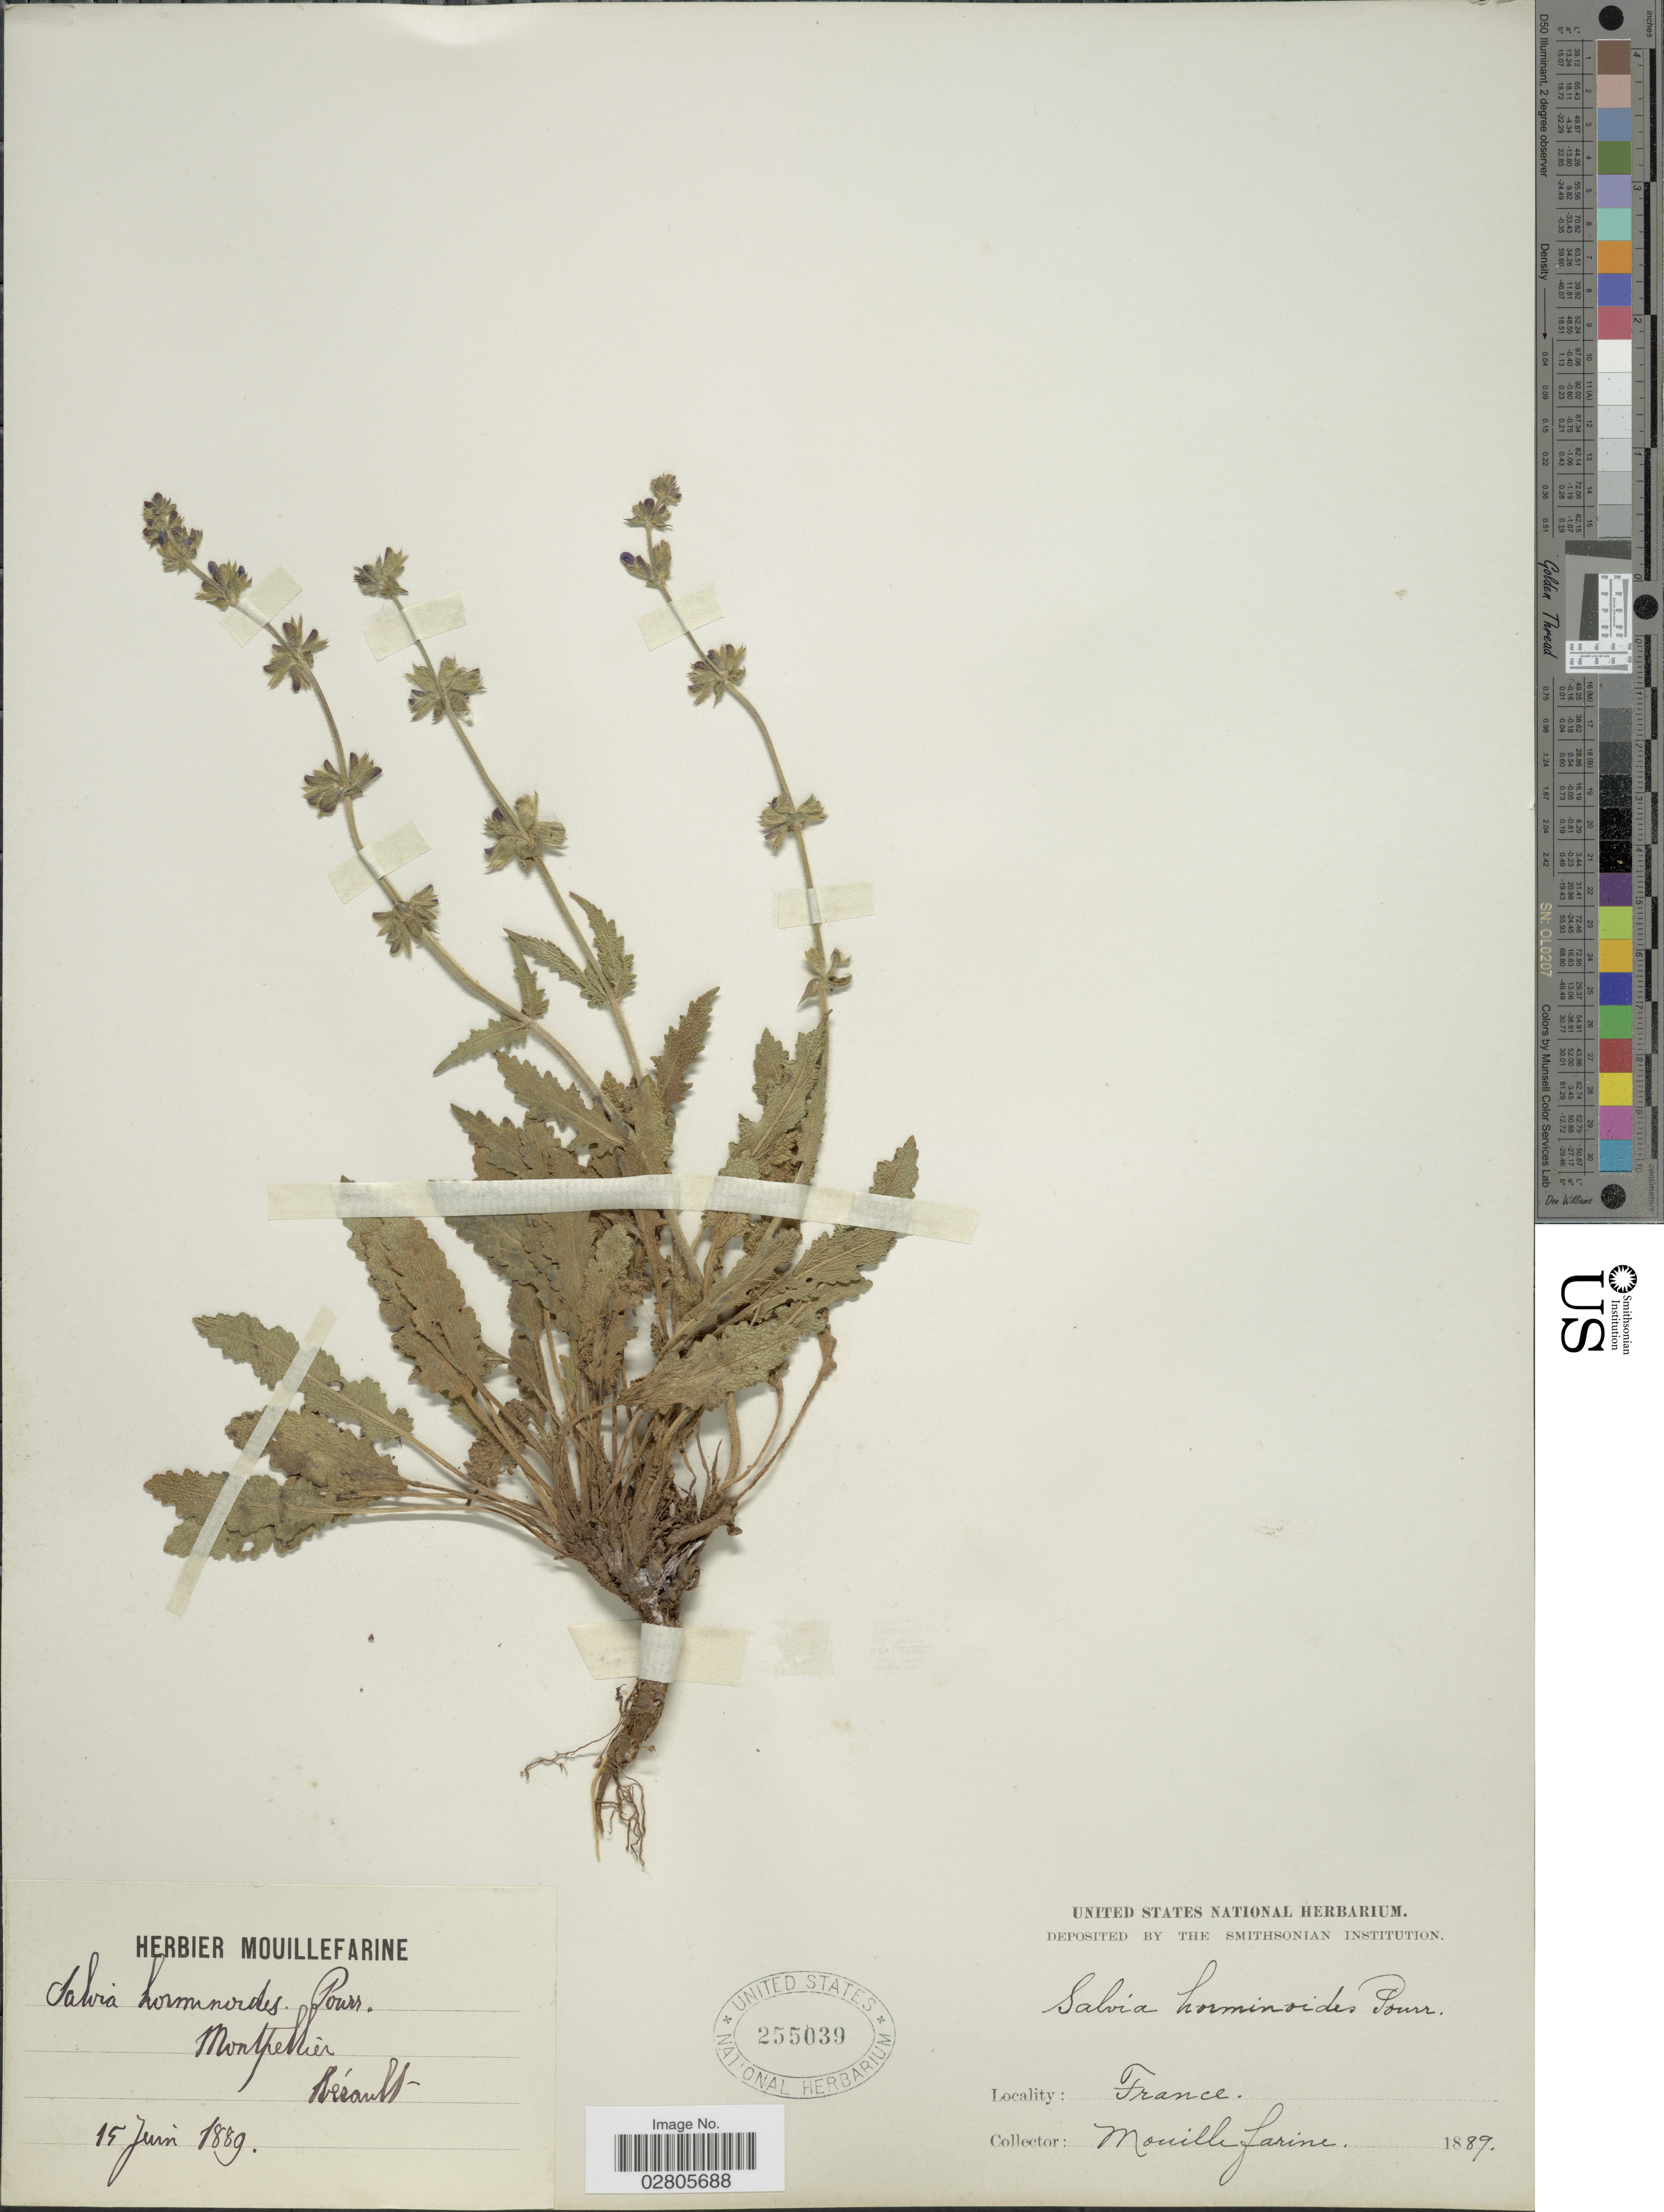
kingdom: Plantae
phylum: Tracheophyta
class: Magnoliopsida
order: Lamiales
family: Lamiaceae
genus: Salvia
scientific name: Salvia horminioides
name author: Pourr.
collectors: A. Mouillefarine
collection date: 1889-06-15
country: France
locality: Montpellier. Hérault.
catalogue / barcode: US 255039